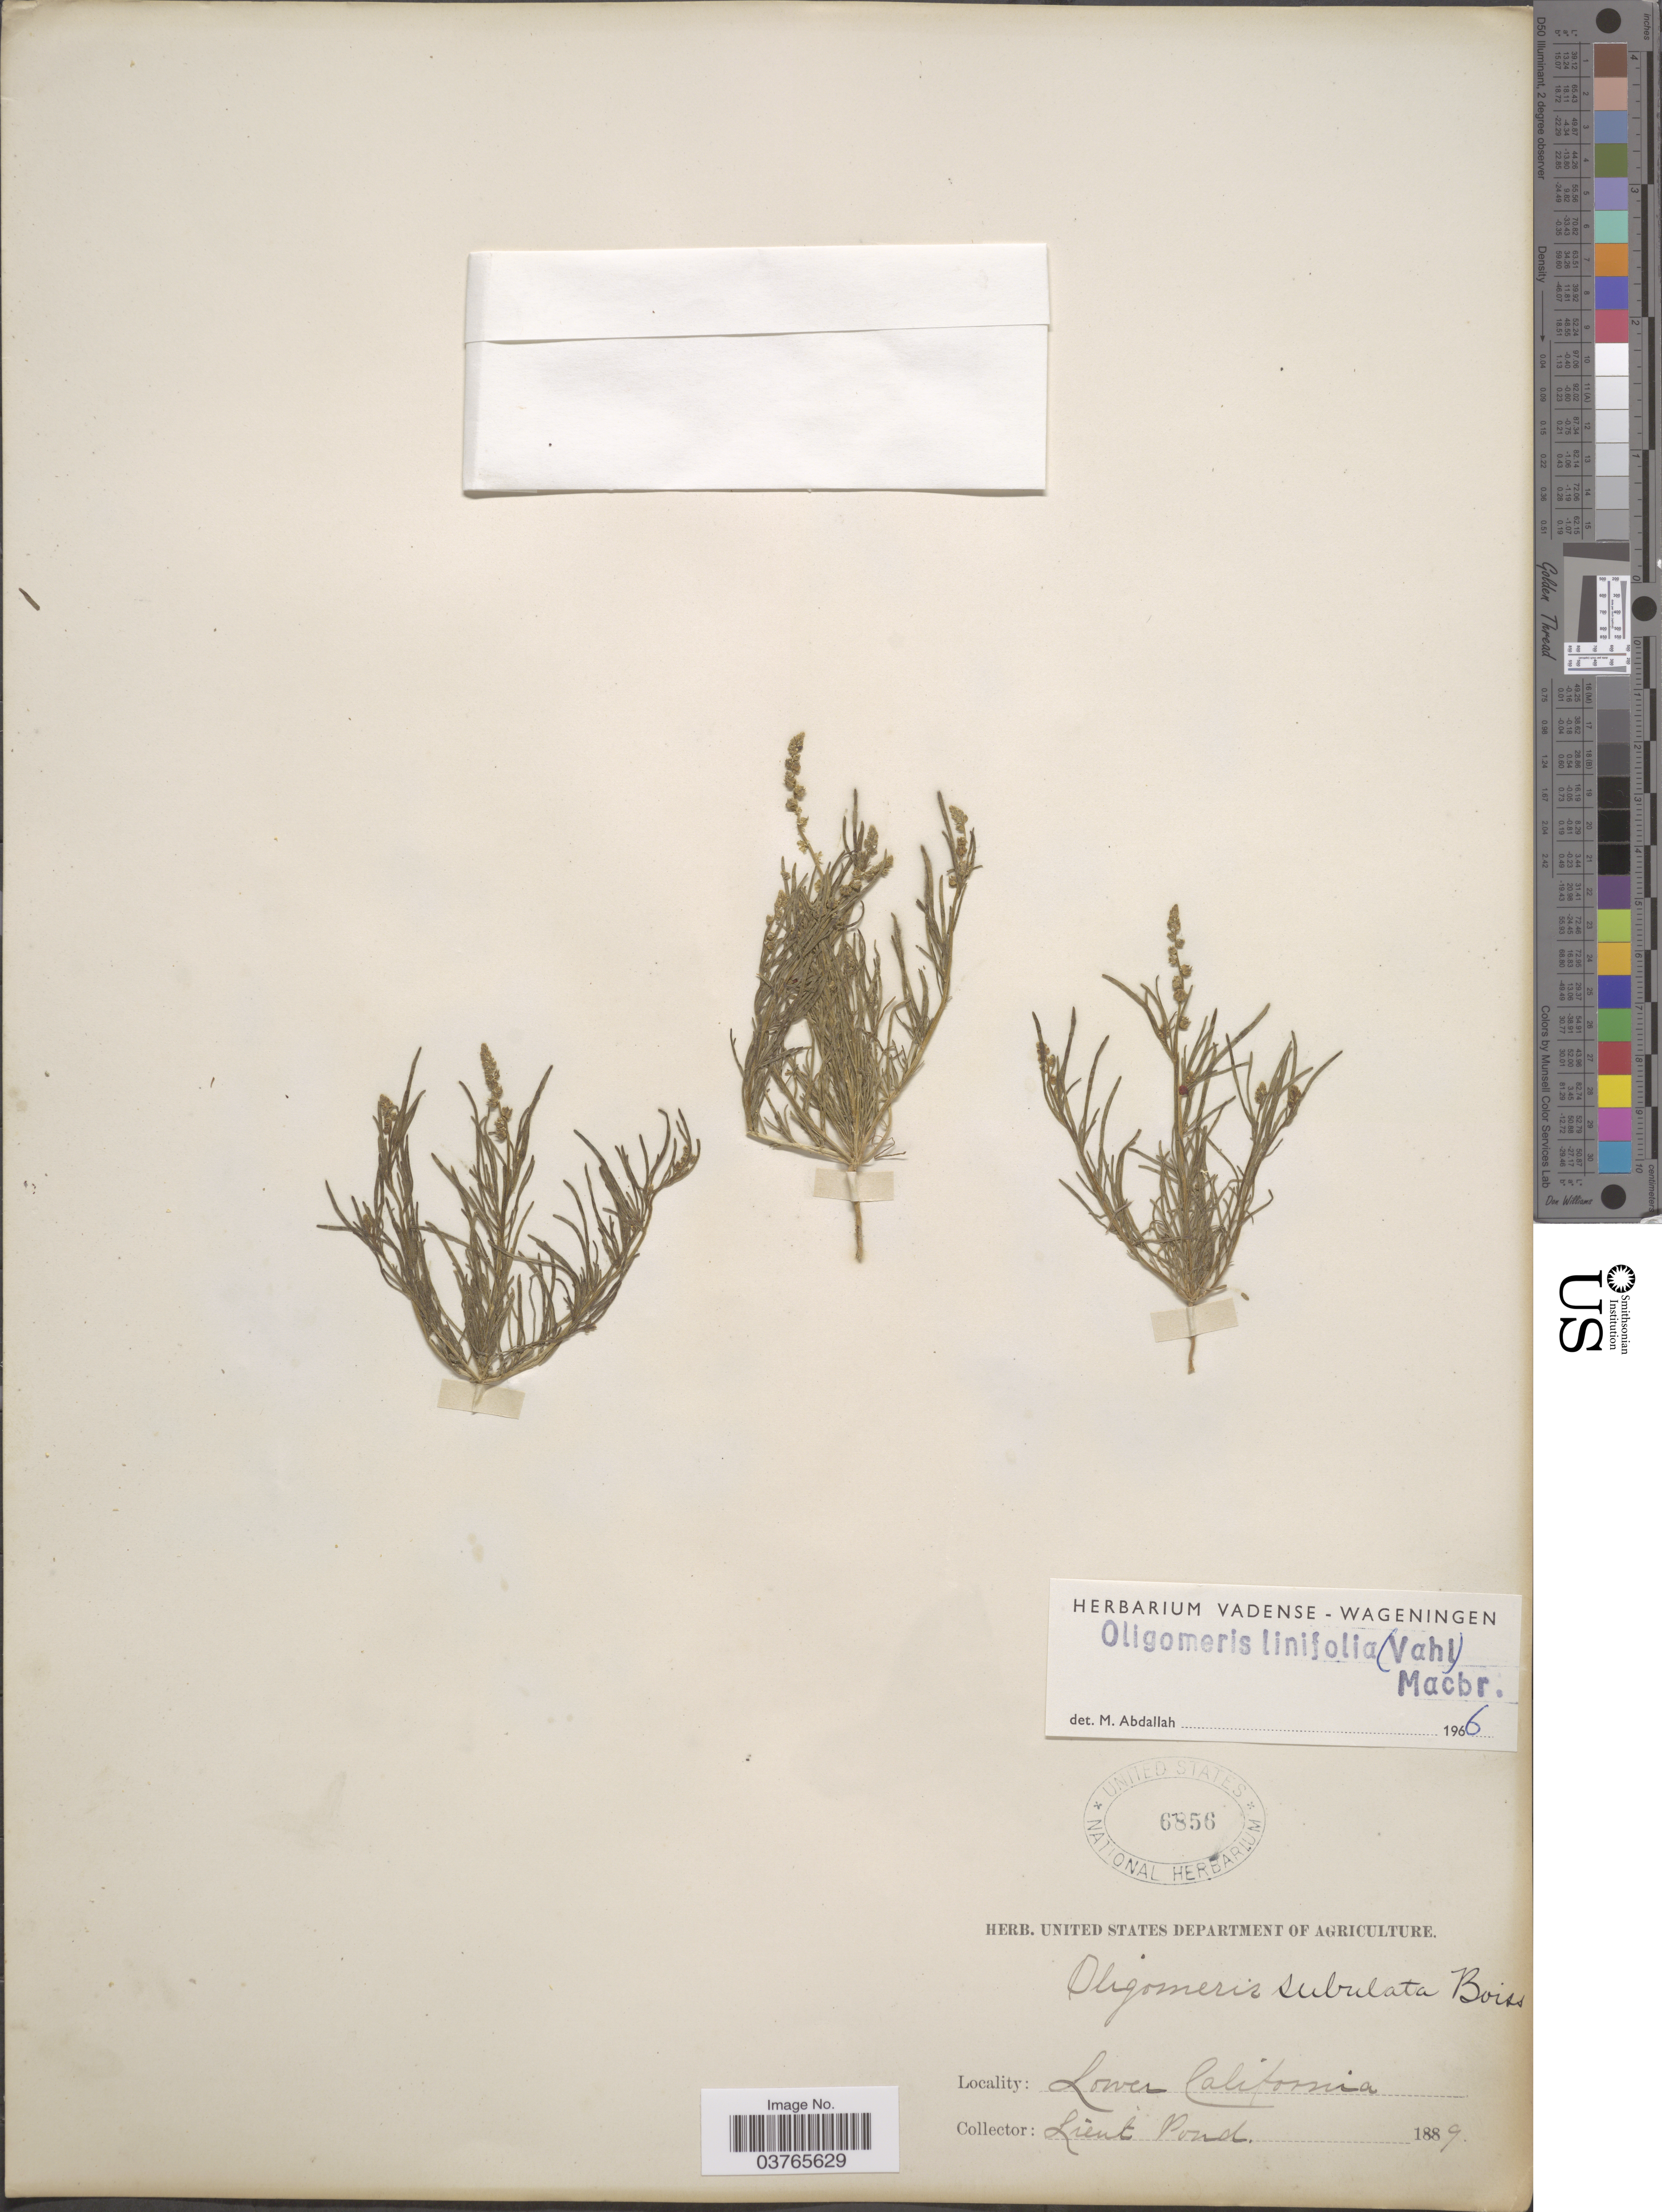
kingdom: Plantae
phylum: Tracheophyta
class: Magnoliopsida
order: Brassicales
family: Resedaceae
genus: Oligomeris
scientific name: Oligomeris linifolia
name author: (Vahl) J.F. Macbr.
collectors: C. Pond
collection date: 1889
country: Mexico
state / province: Baja California Norte / Baja California Sur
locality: Lower California.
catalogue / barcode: US 6856